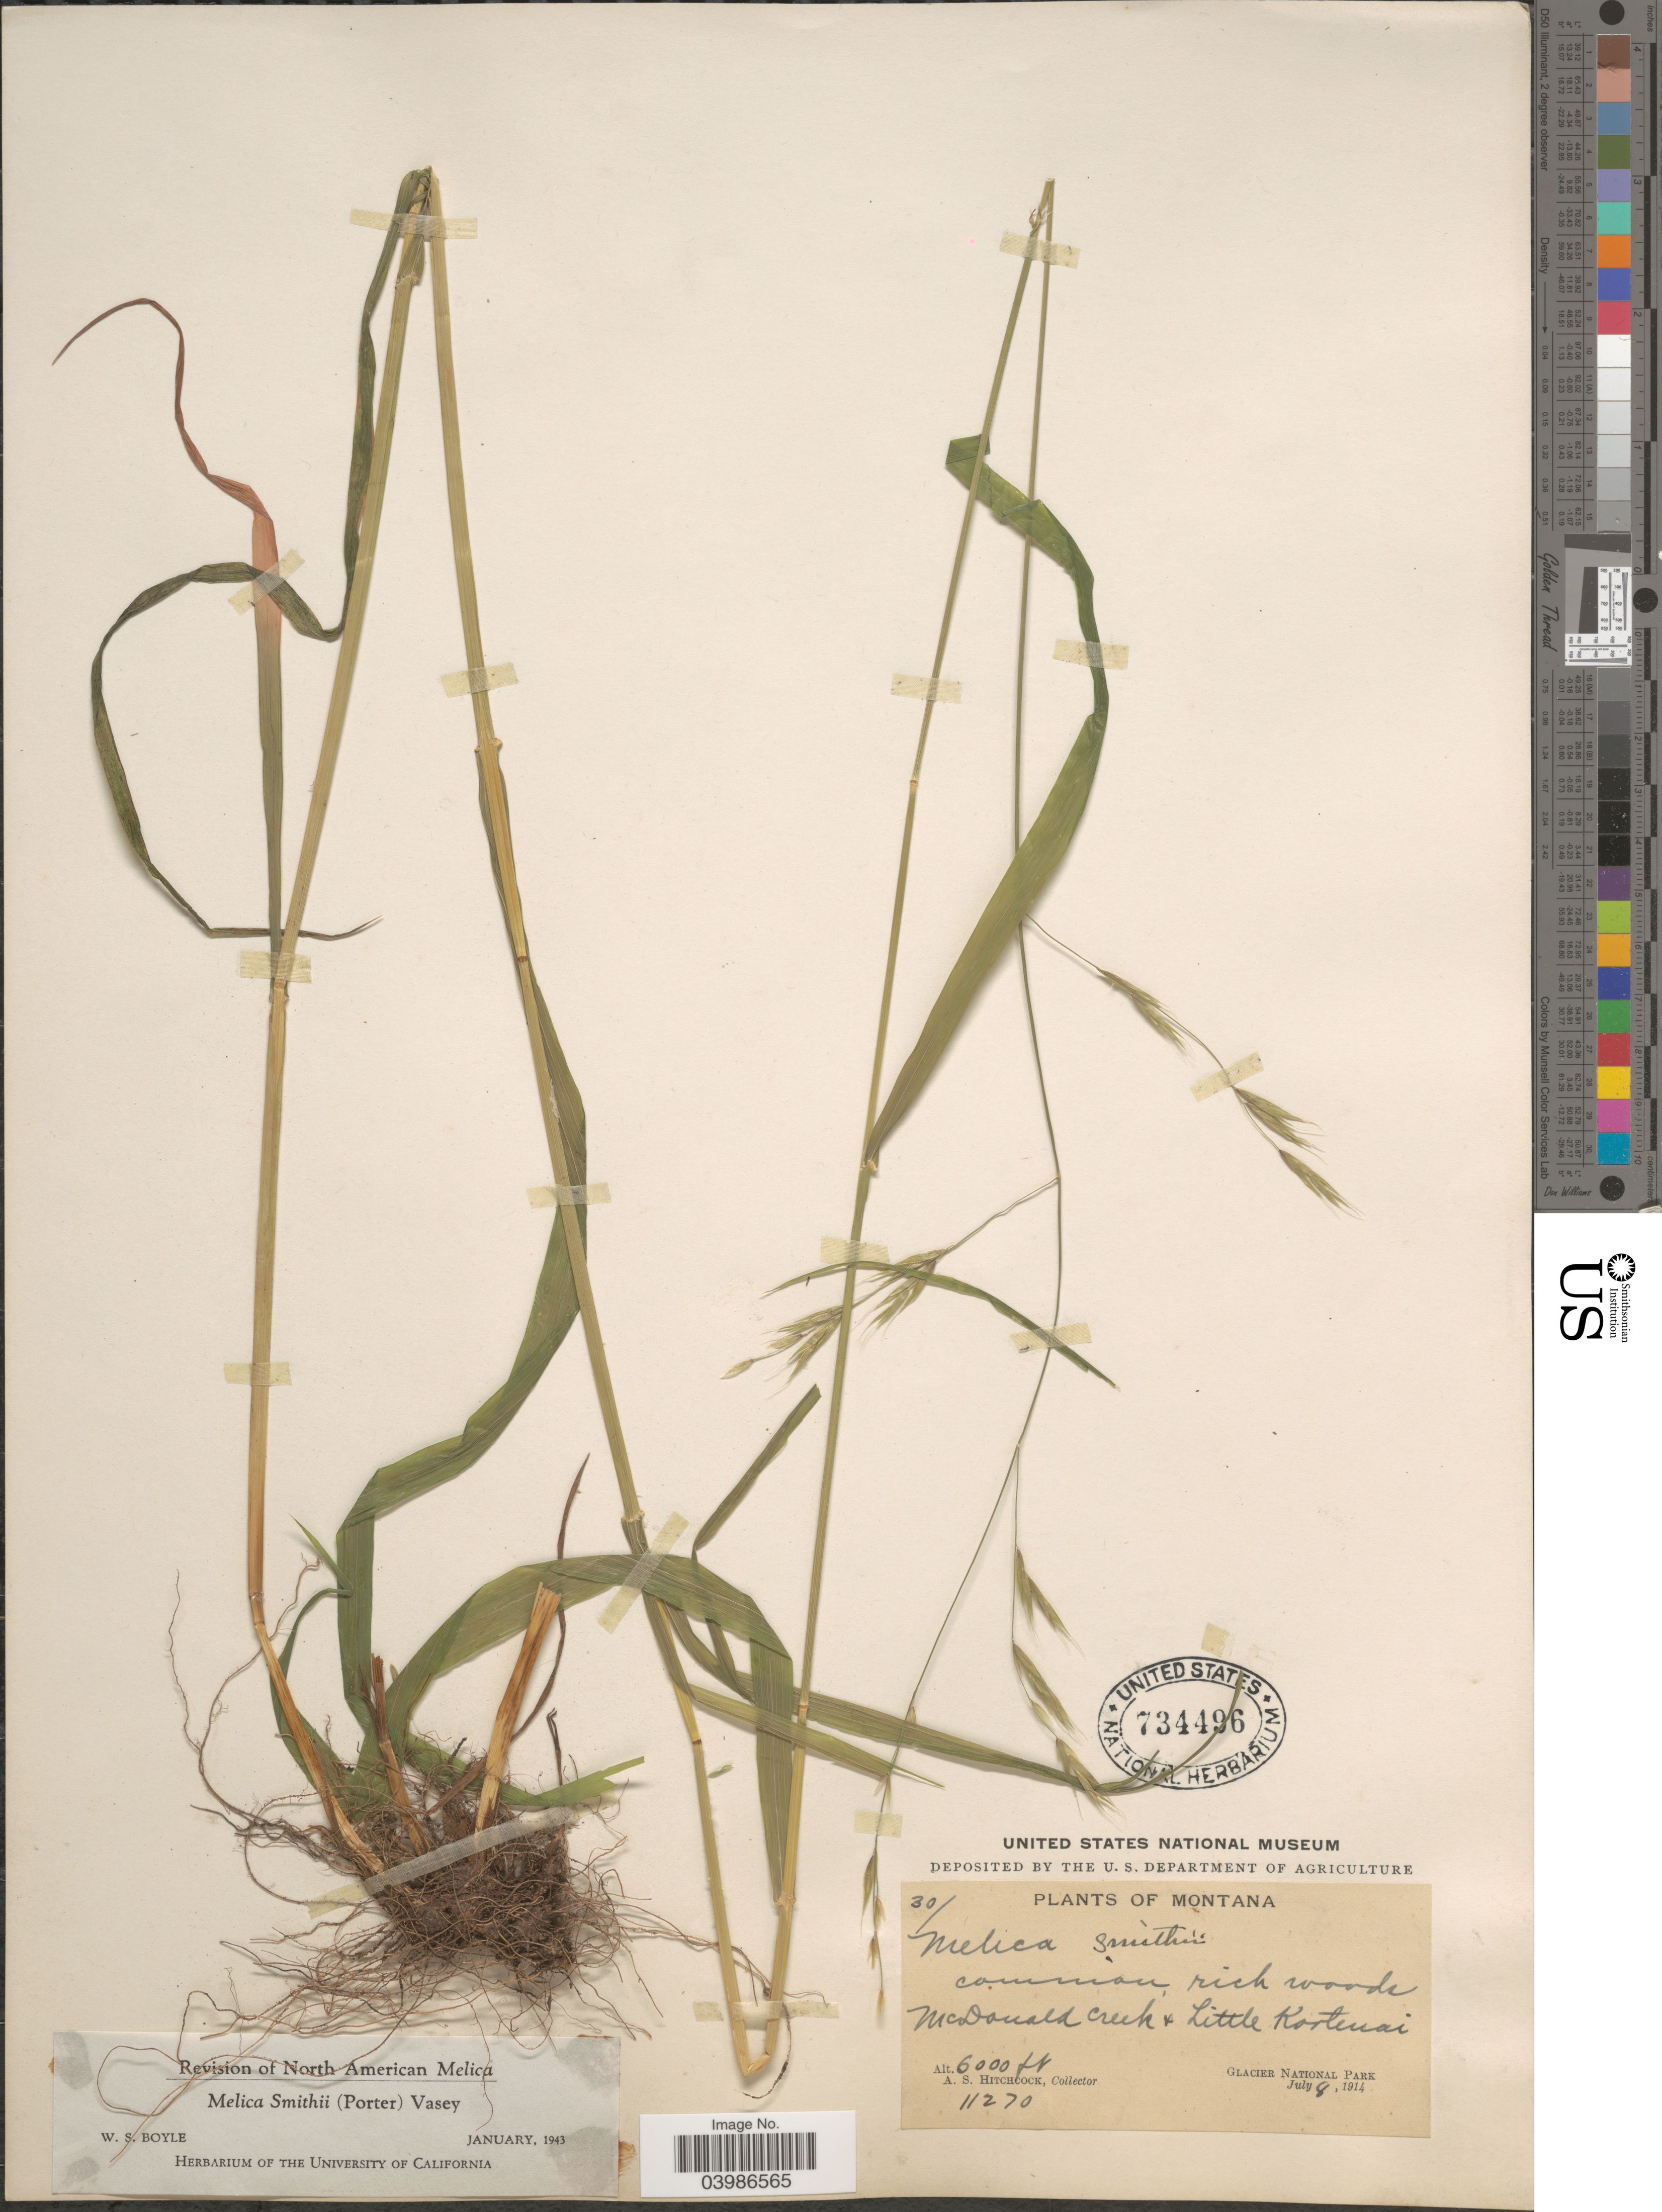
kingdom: Plantae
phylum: Tracheophyta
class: Liliopsida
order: Poales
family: Poaceae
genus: Melica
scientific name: Melica smithii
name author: (Porter ex A. Gray) Vasey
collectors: A. S. Hitchcock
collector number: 11270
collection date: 1914-07-08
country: United States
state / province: Montana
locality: McDonald Creek + Little Kootenai. Glacier National Park.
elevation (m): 1829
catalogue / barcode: US 734496